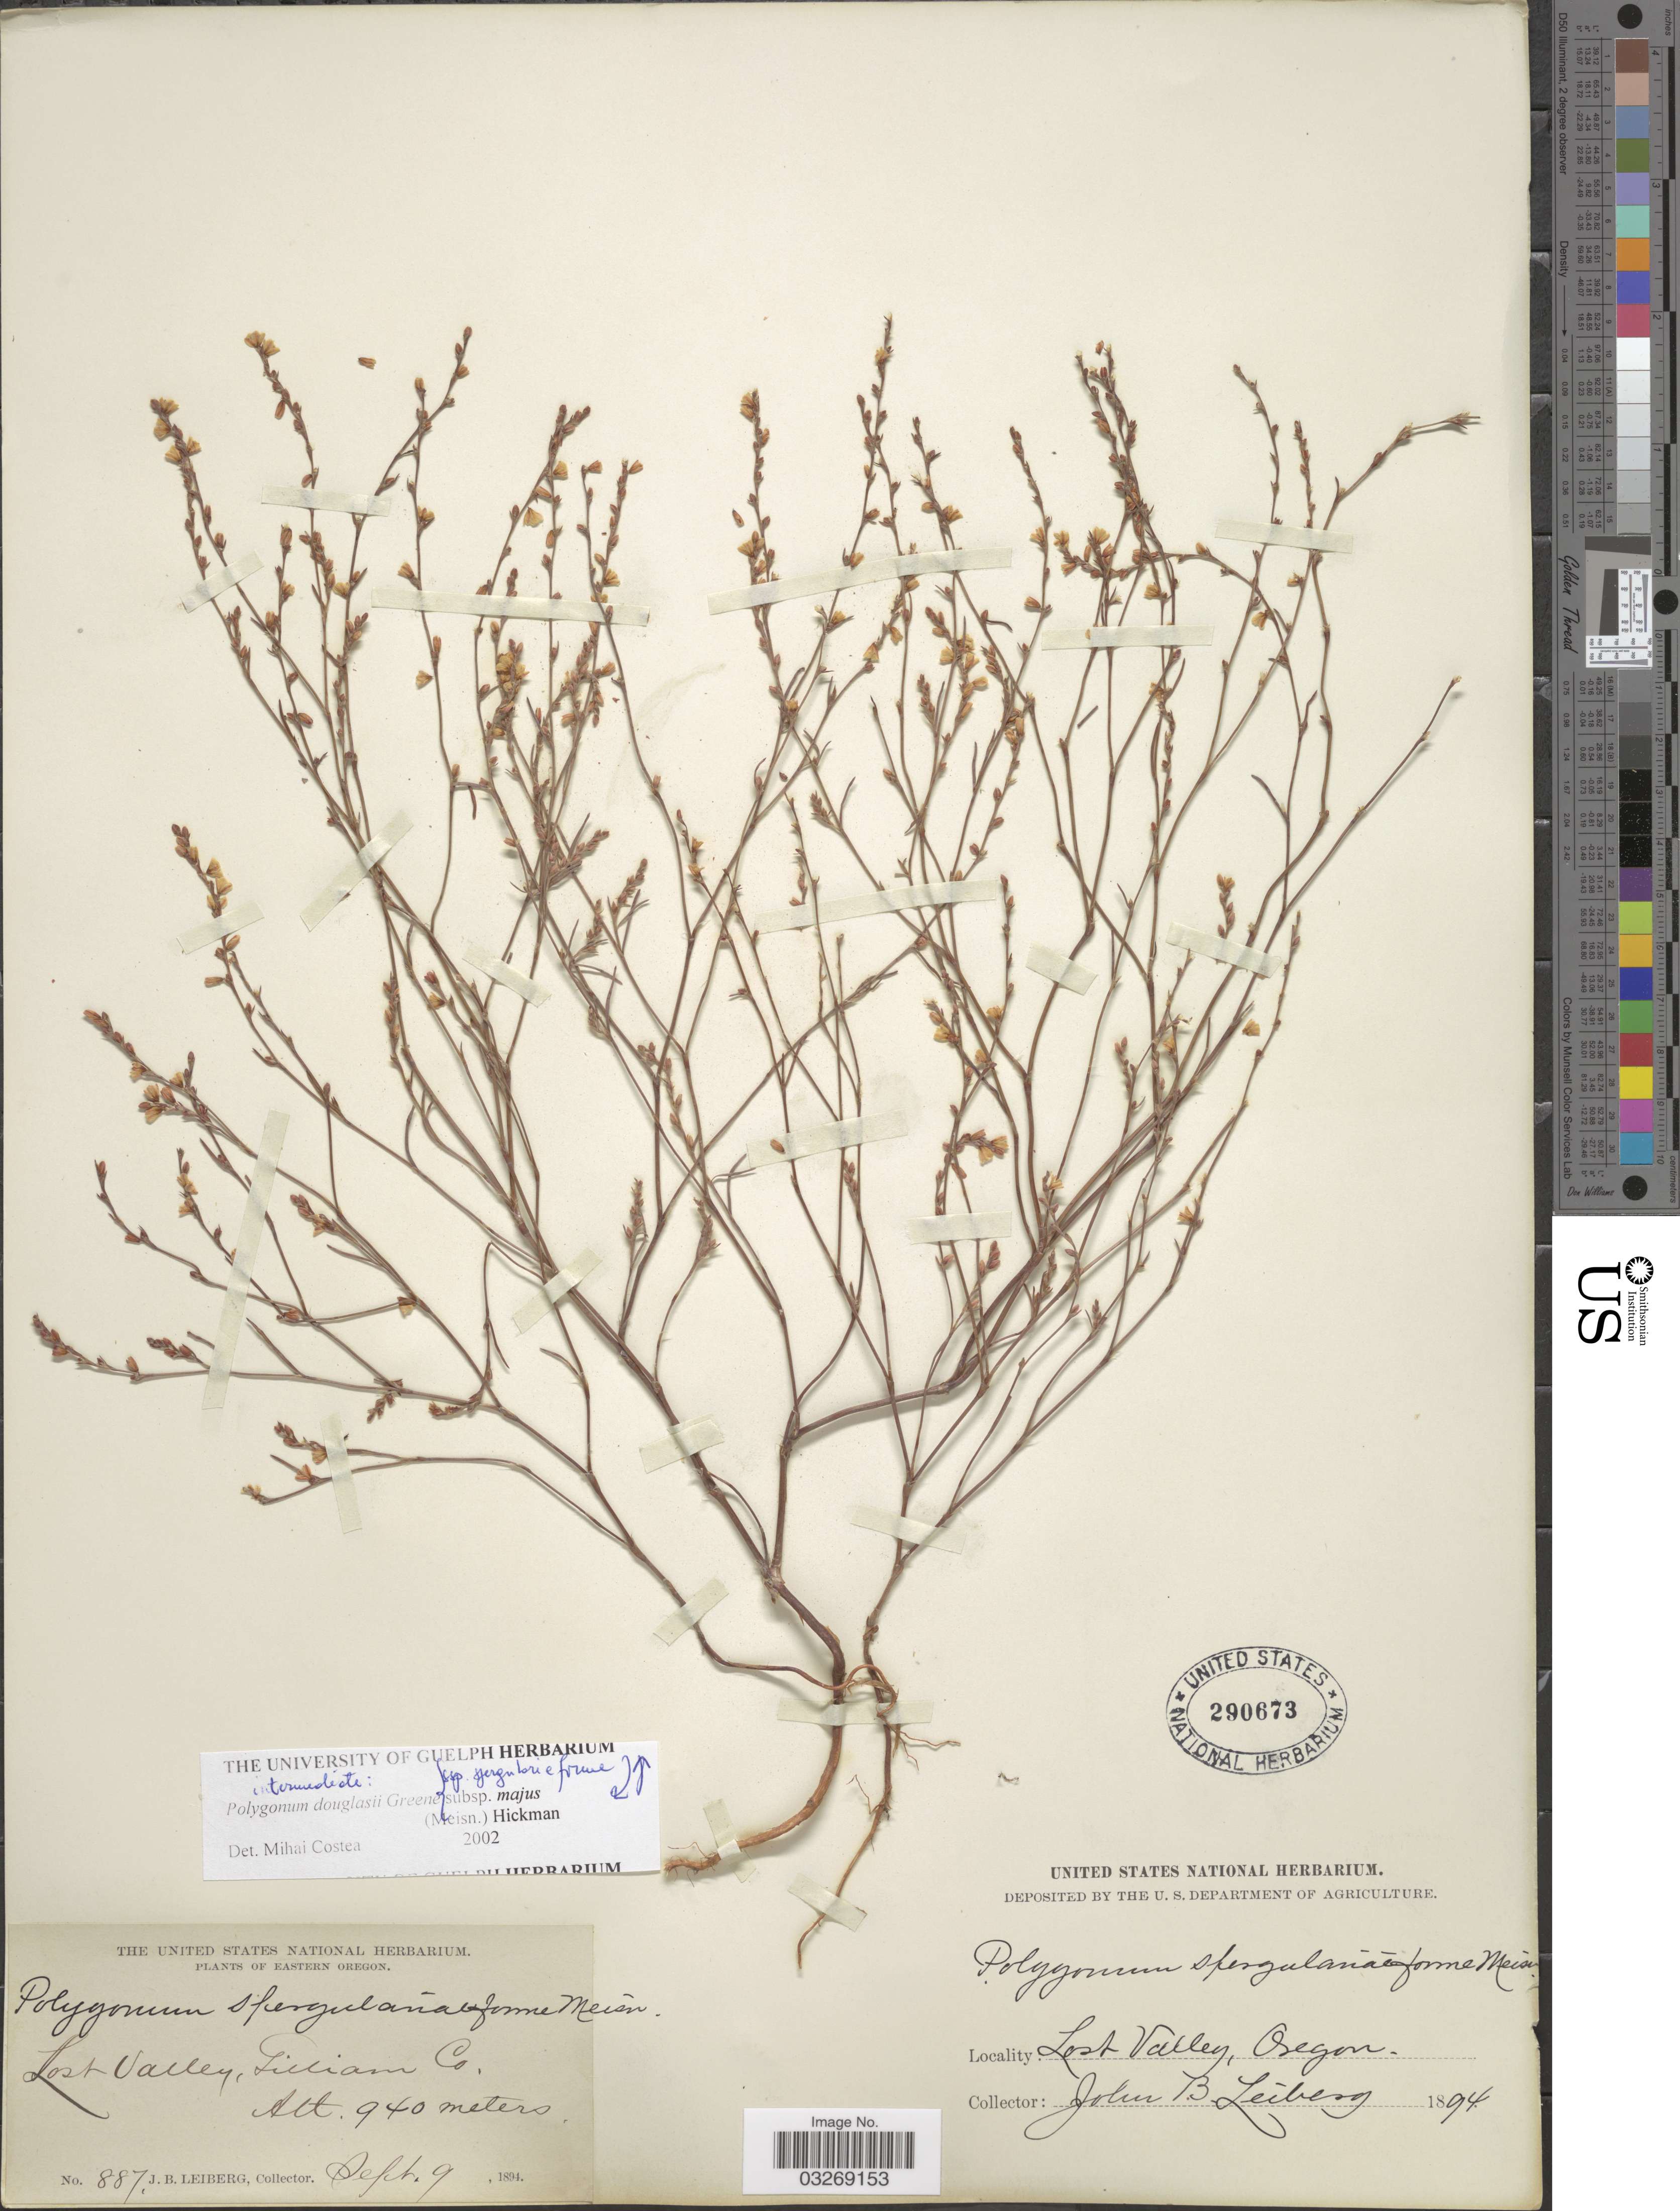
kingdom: Plantae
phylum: Tracheophyta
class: Magnoliopsida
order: Caryophyllales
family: Polygonaceae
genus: Polygonum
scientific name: Polygonum douglasii subsp. majus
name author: (Meisn.) Hickman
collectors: J. B. Leiberg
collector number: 887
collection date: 1894-09-09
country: United States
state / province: Oregon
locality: Eastern Oregon. Lost Valley, Lilliam Co.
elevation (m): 940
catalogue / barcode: US 290673